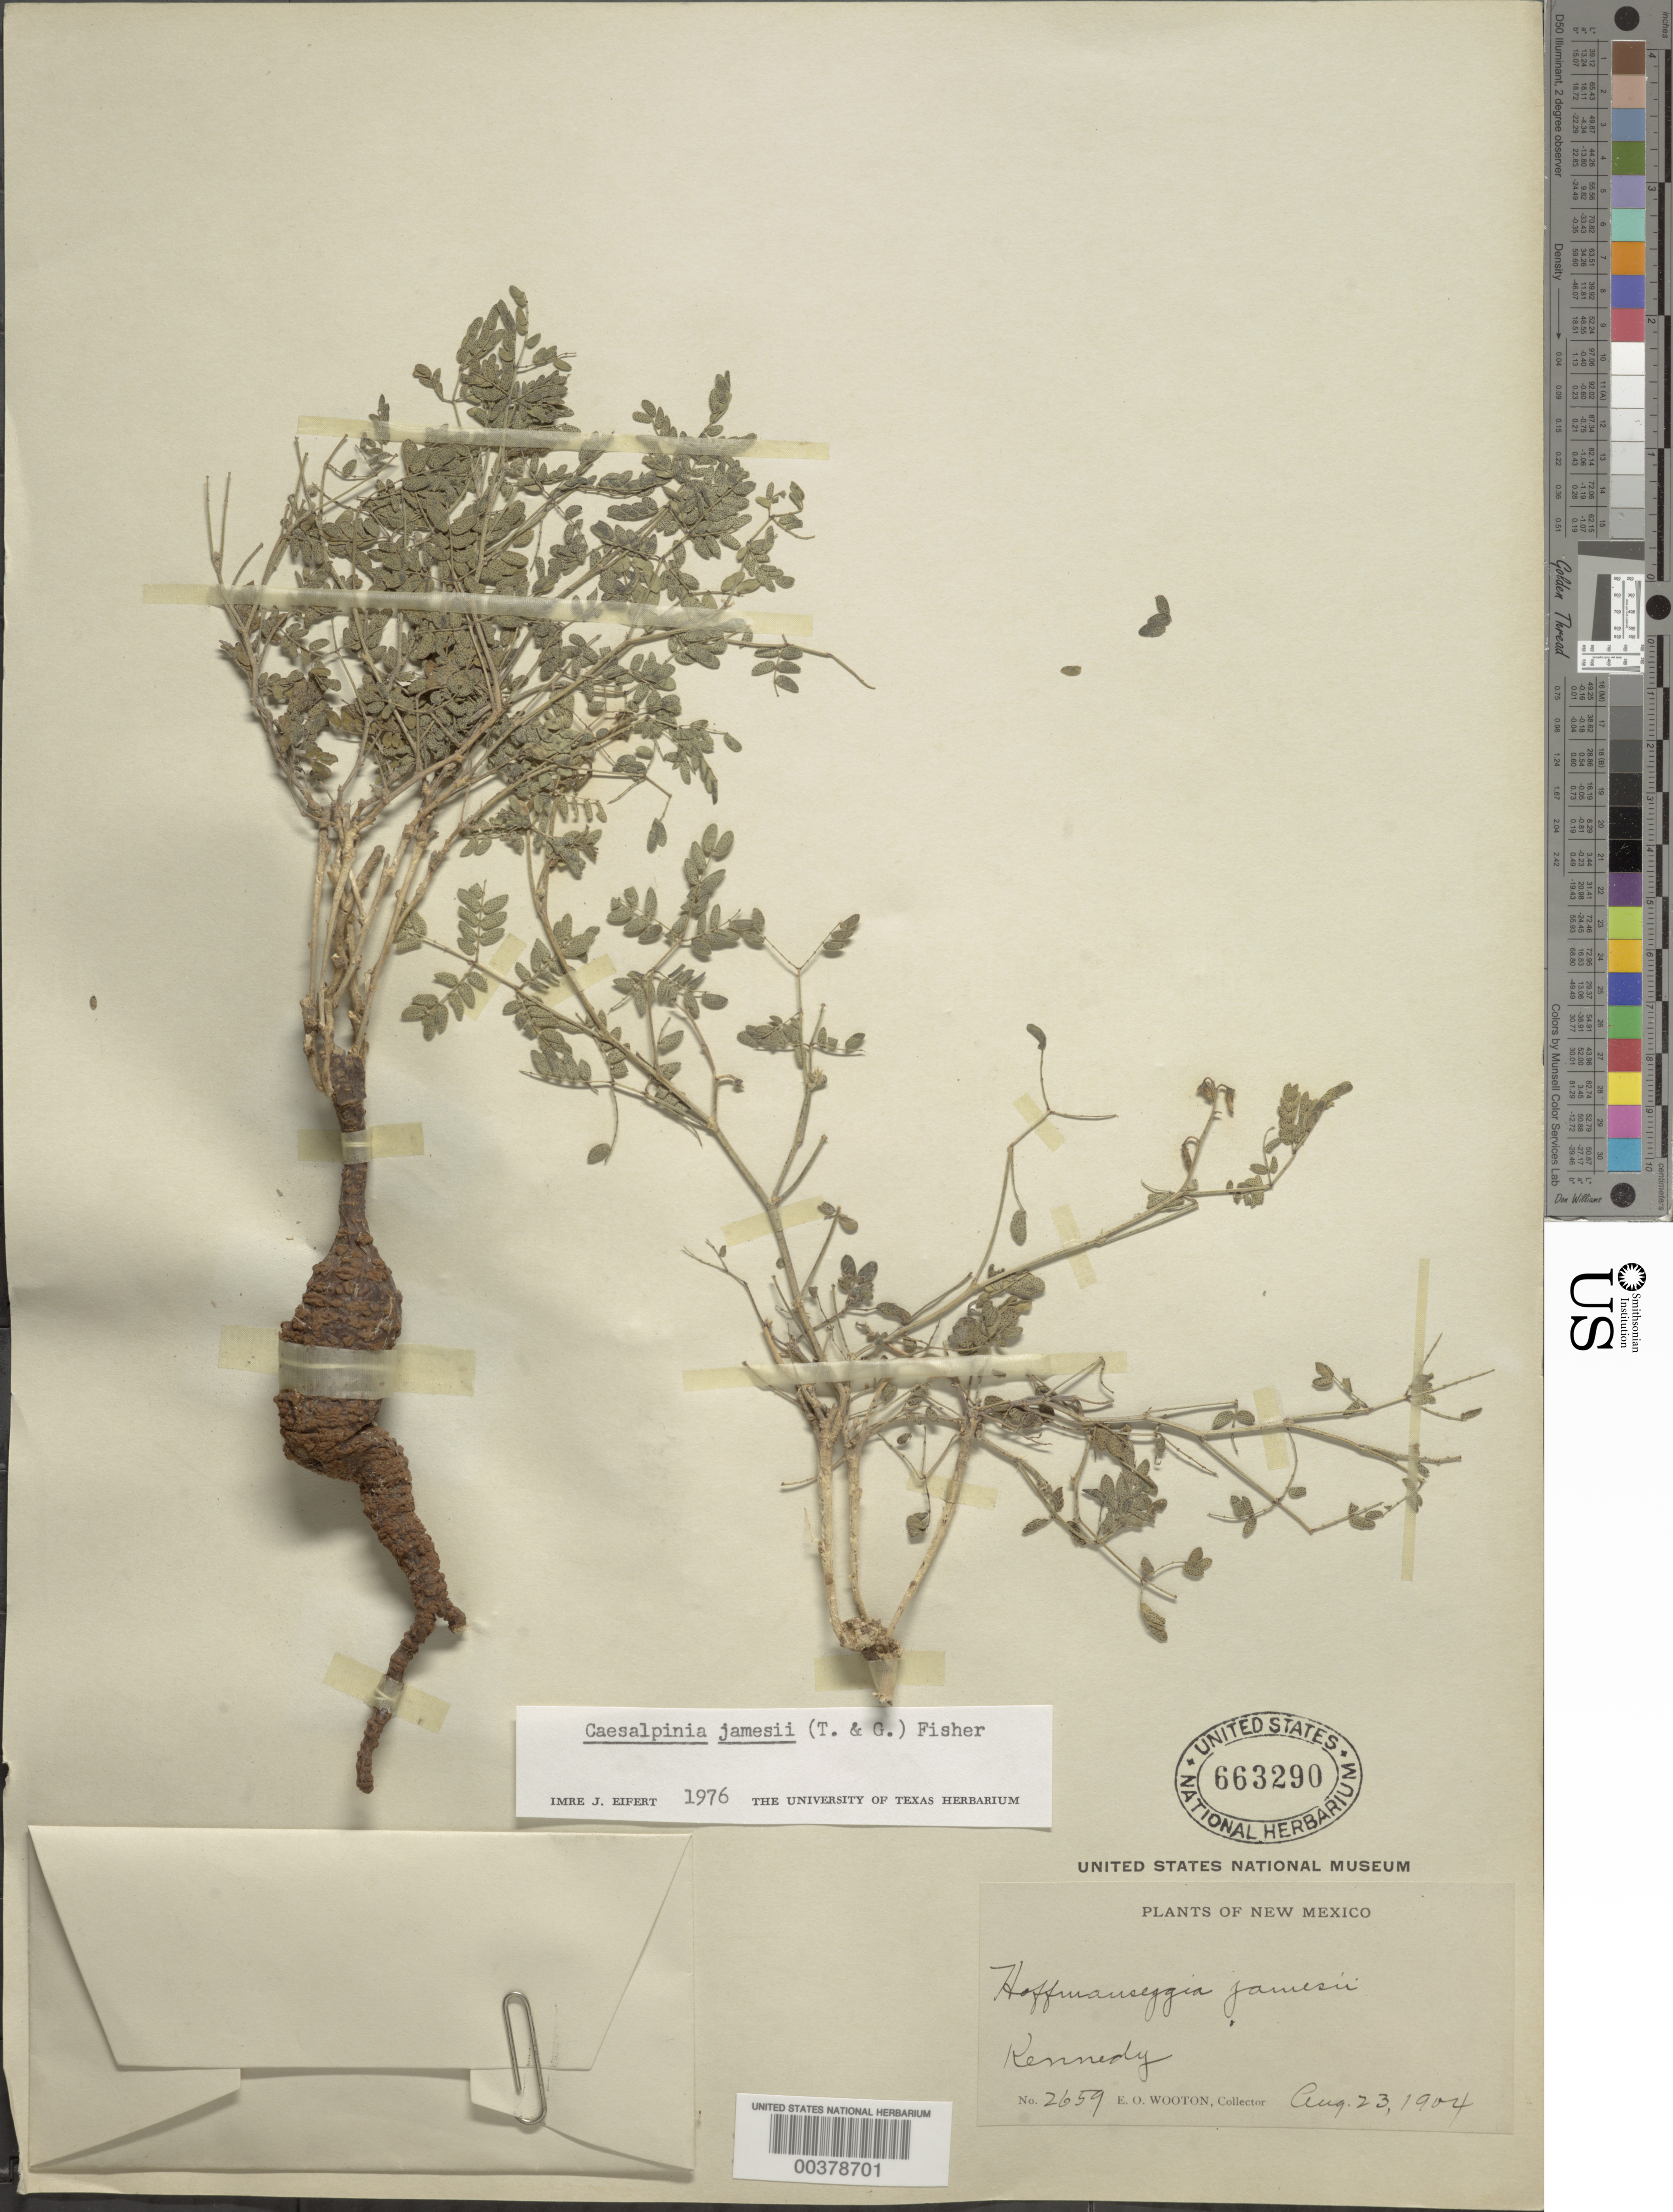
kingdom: Plantae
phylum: Tracheophyta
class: Magnoliopsida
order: Fabales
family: Fabaceae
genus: Pomaria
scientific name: Pomaria jamesii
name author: (Torr. & A. Gray) Walp.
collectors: E. O. Wooton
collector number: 2659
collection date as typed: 23 Aug 1904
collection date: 1904-08-23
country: United States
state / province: New Mexico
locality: Kennedy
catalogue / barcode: US 663290